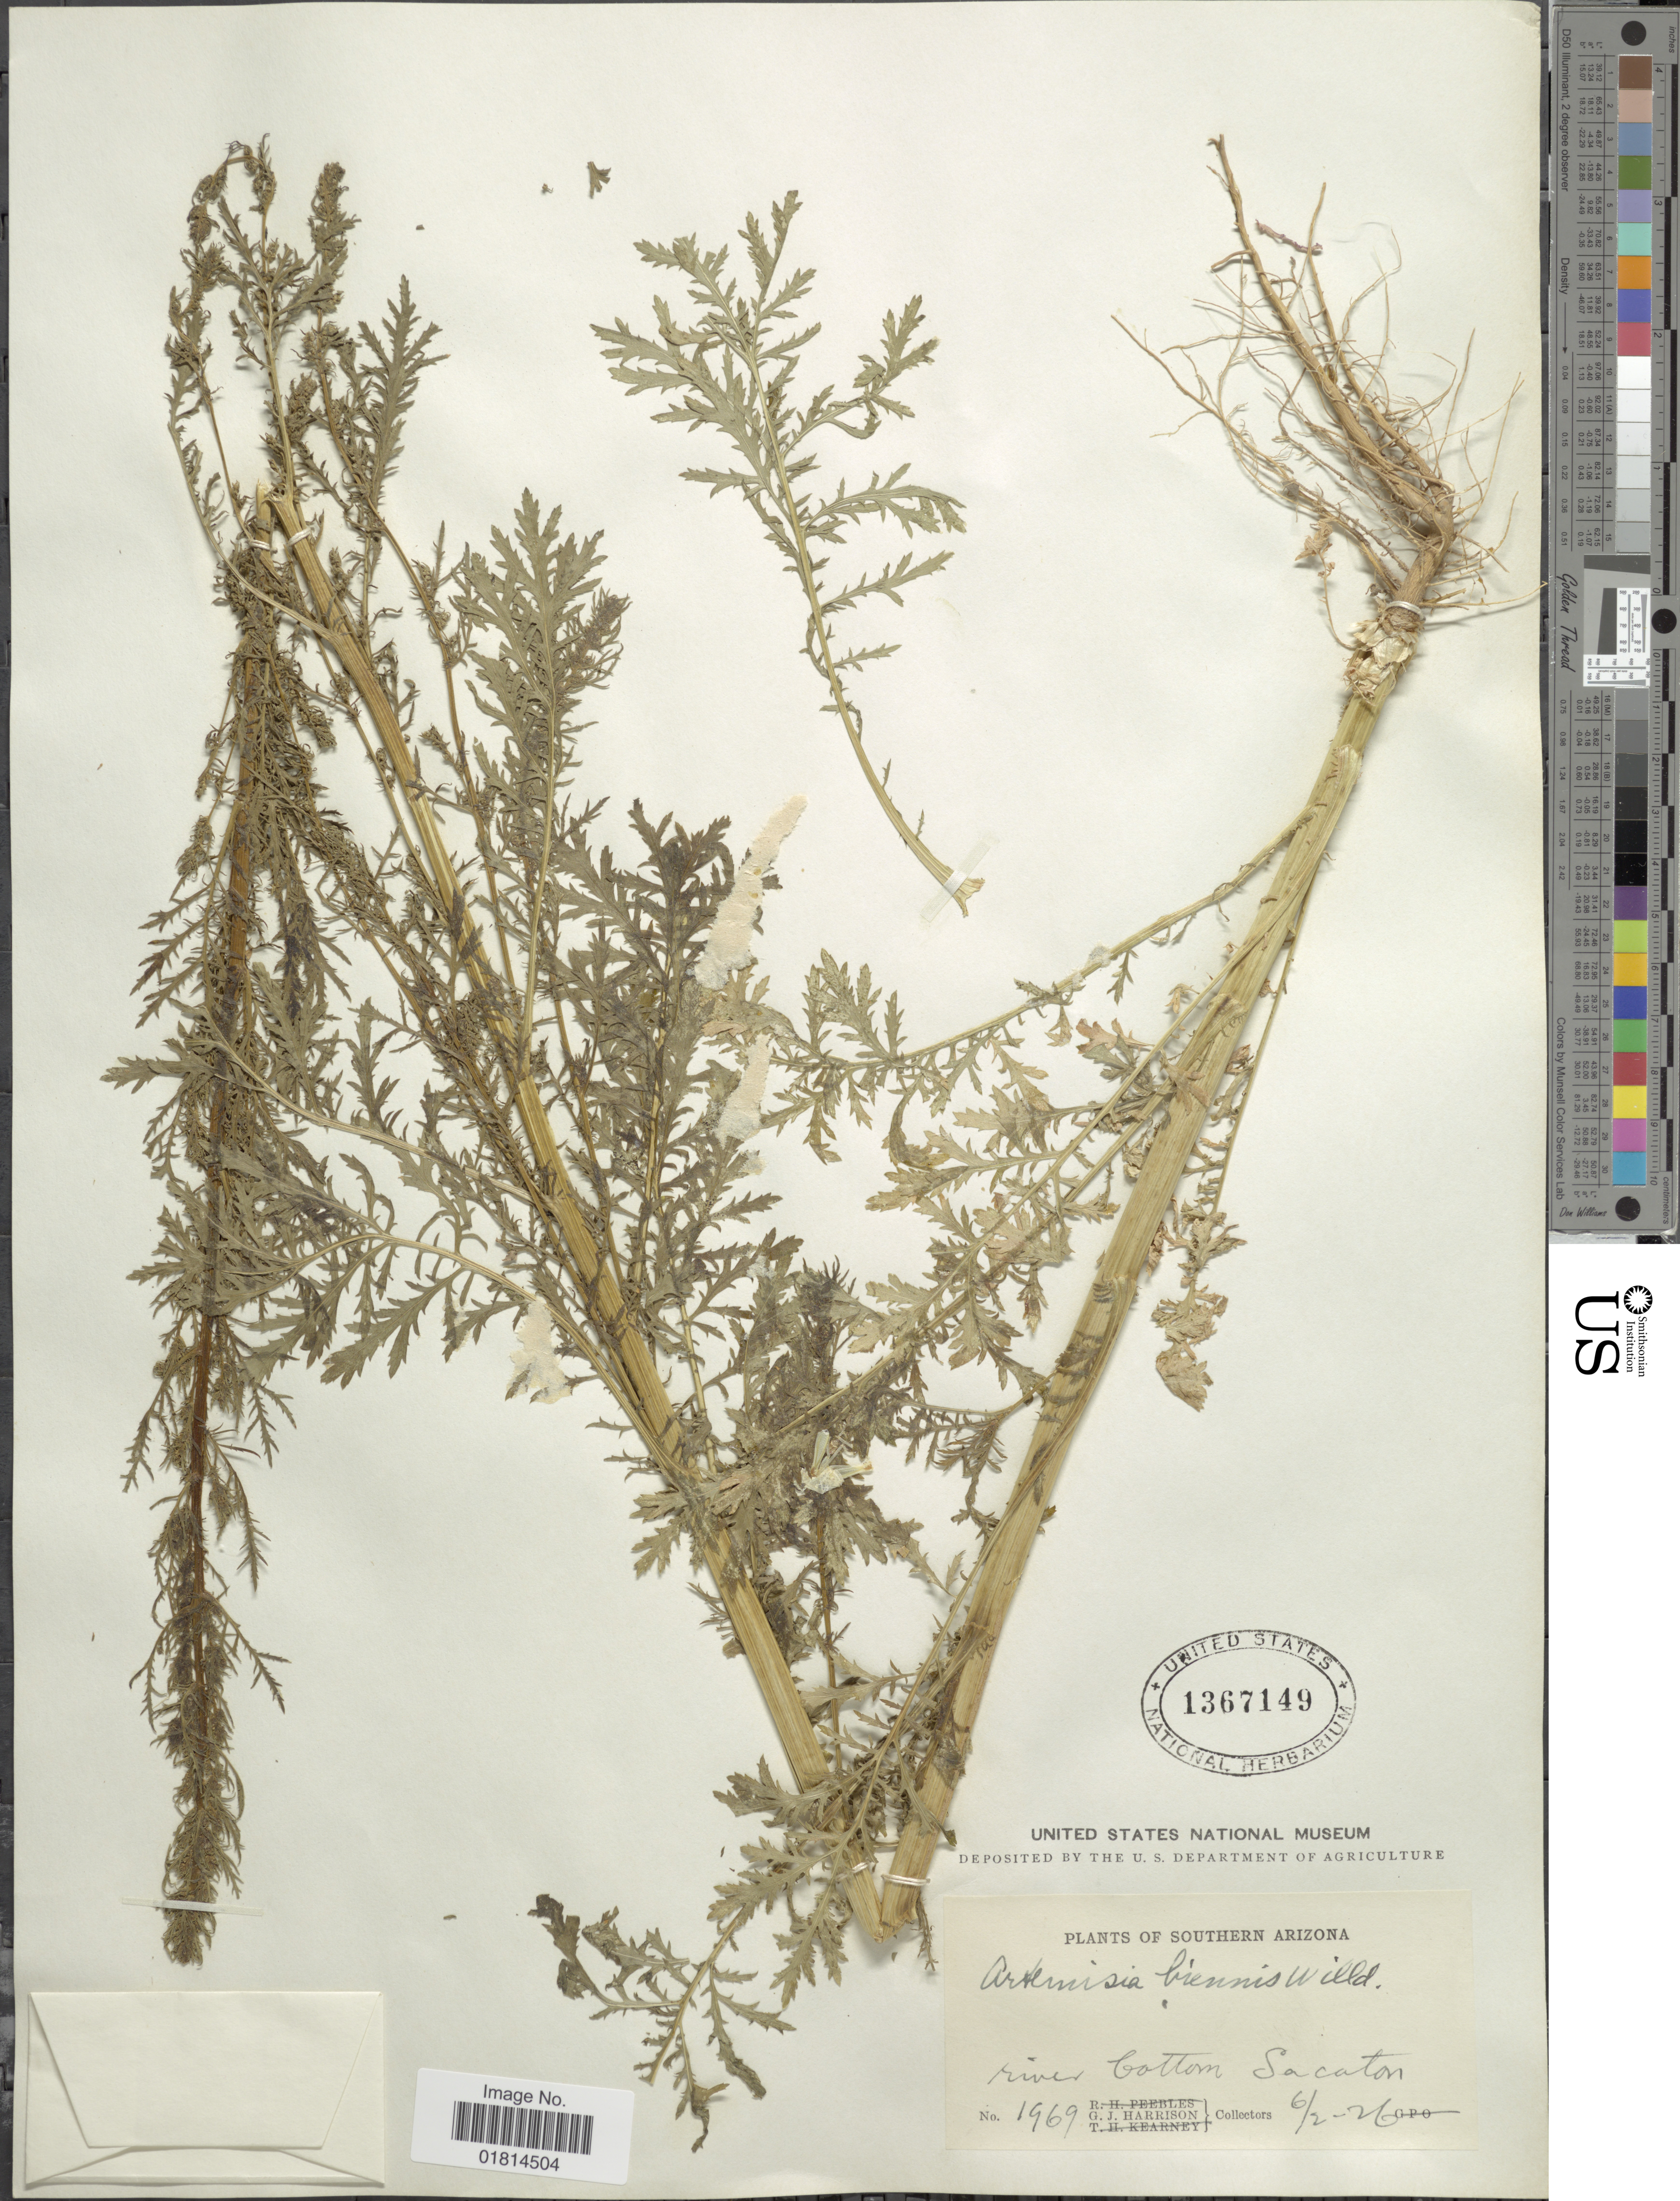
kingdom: Plantae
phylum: Tracheophyta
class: Magnoliopsida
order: Asterales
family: Asteraceae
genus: Artemisia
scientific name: Artemisia biennis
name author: Willd.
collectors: G. J. Harrison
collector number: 1969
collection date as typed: Transcribed d/m/y: 2/6/26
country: United States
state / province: Arizona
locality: Southern Arizona. River bottom Sacaton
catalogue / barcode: US 1367149